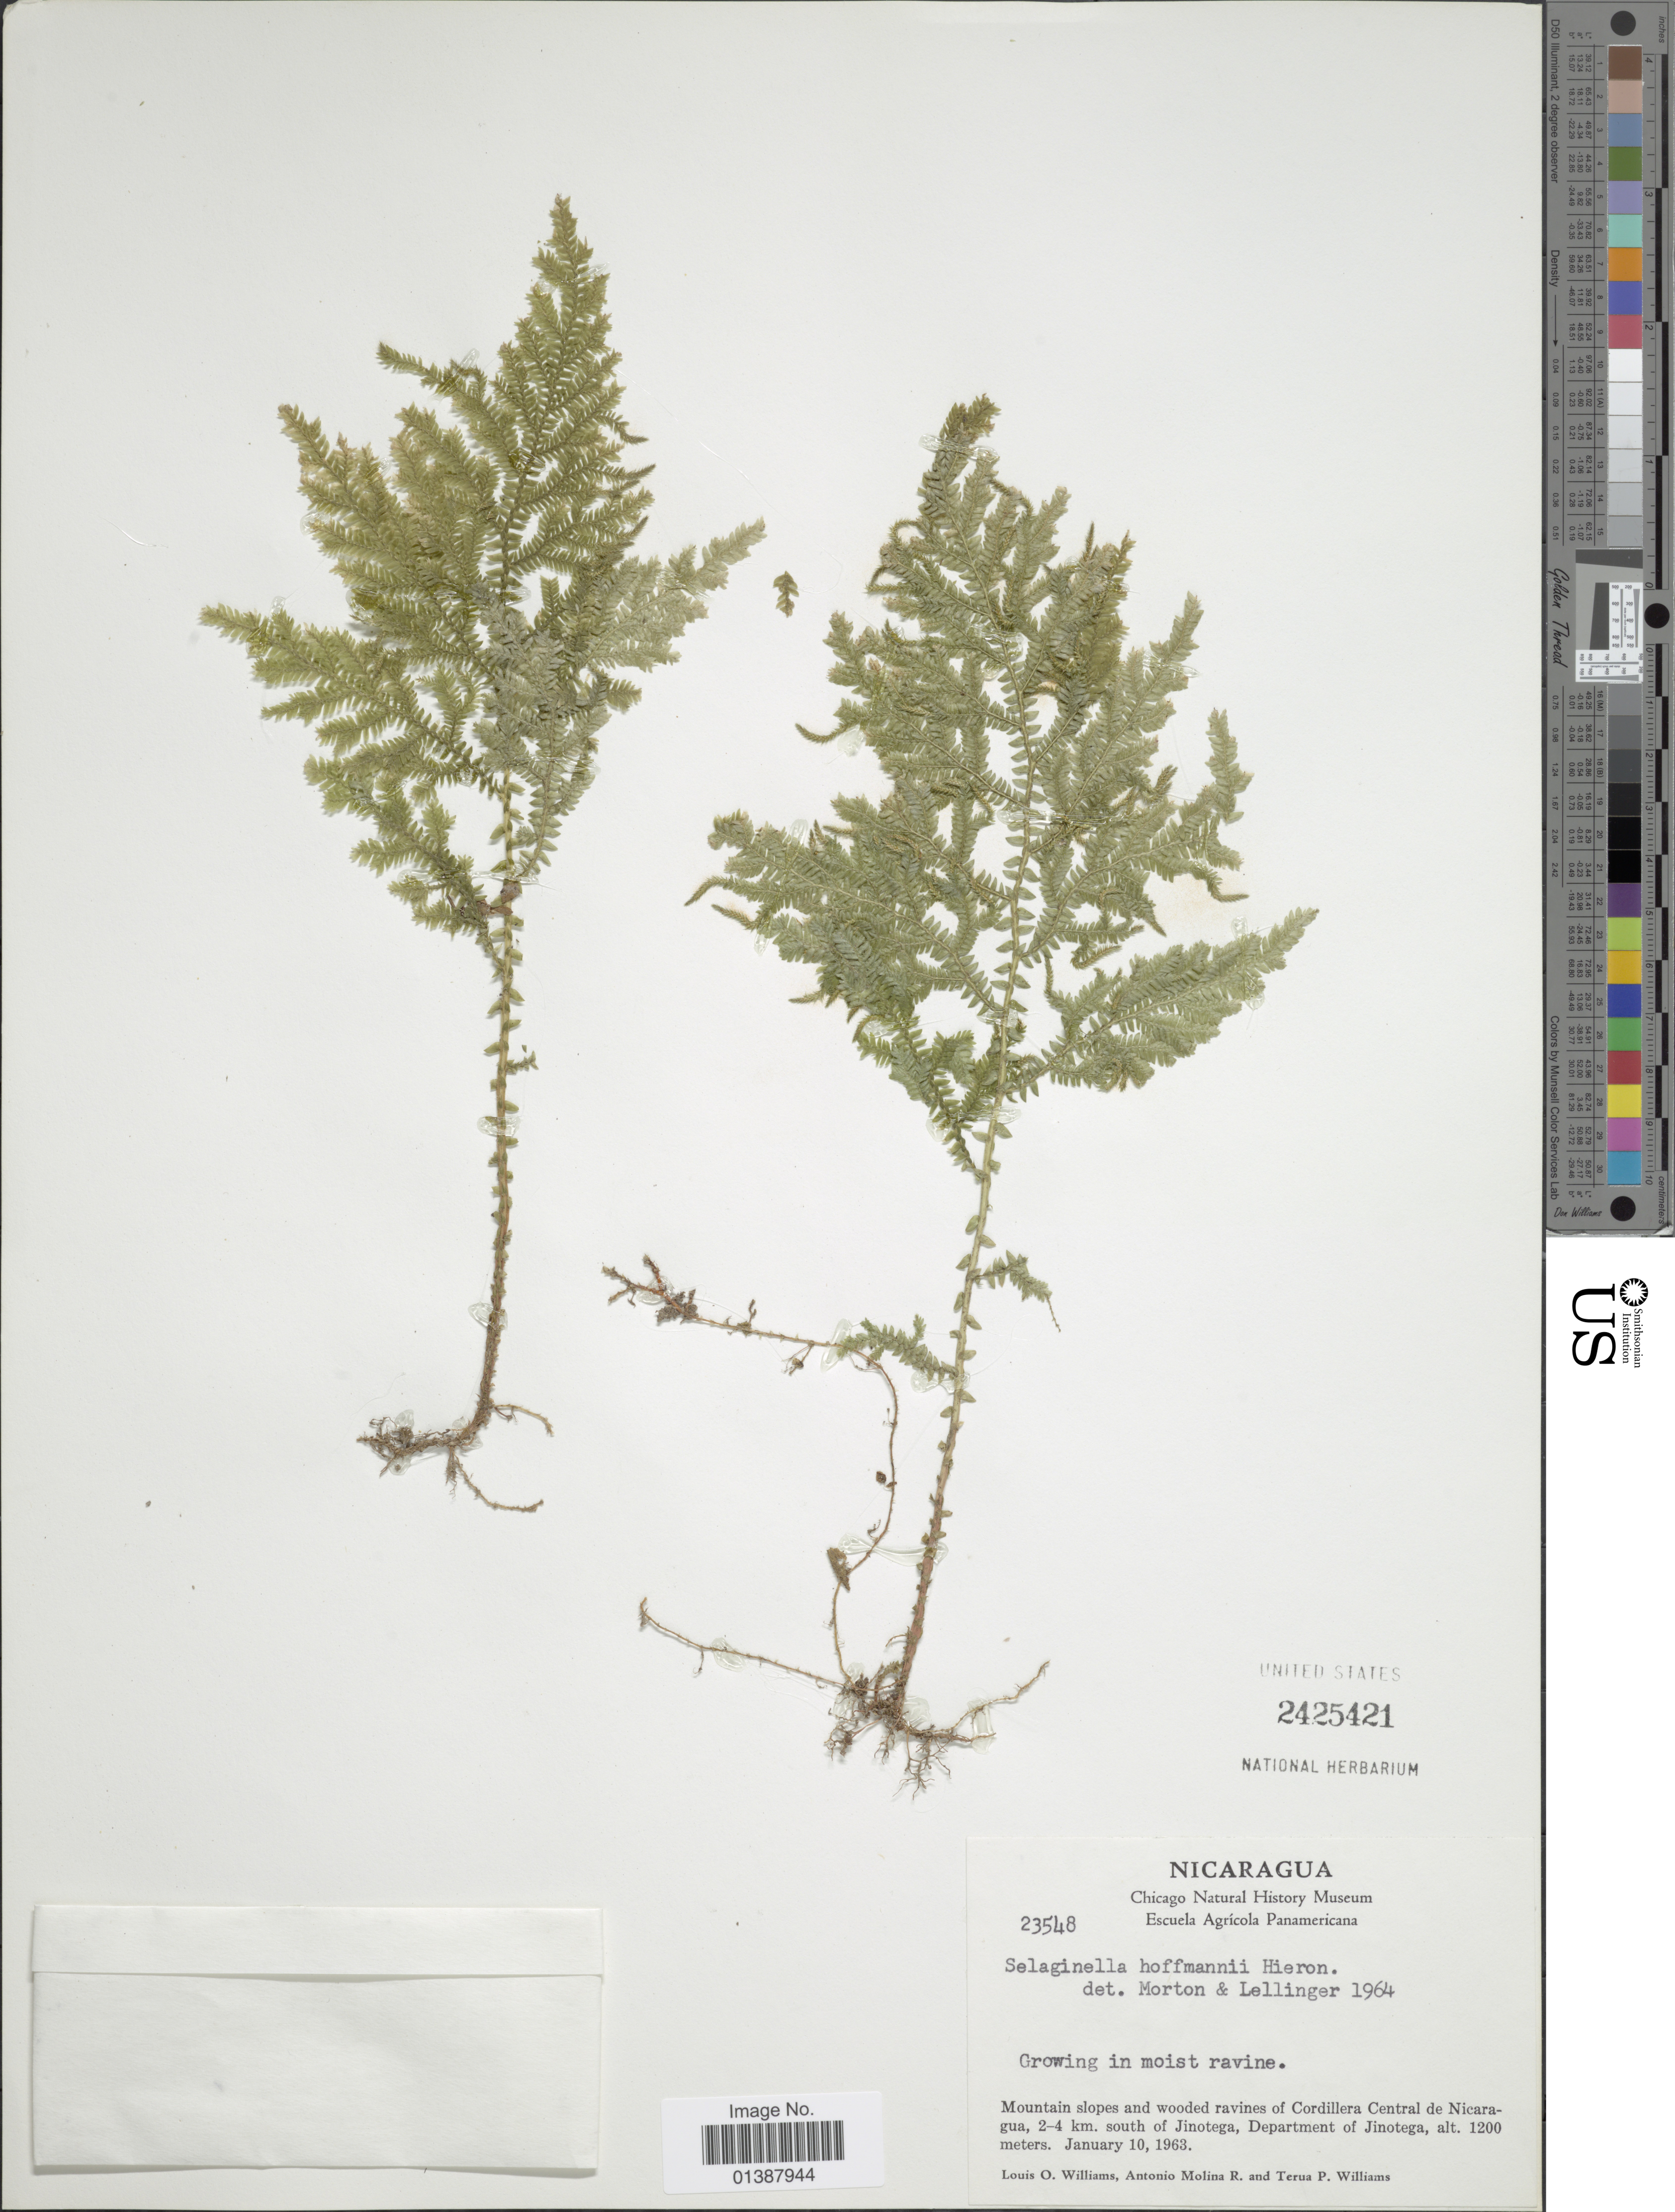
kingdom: Plantae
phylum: Tracheophyta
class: Lycopodiopsida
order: Selaginellales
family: Selaginellaceae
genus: Selaginella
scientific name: Selaginella hoffmannii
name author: Hieron.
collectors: L. O. Williams, A. Molina R. & T. P. Williams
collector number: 23548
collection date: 1963-01-10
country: Nicaragua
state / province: Jinotega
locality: Mountain slopes and wooed ravines of Cordillera central de Nicaraguq, 2-4 km south of Jinotega,Depratment of Jinotega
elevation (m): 1200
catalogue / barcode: US 2425421